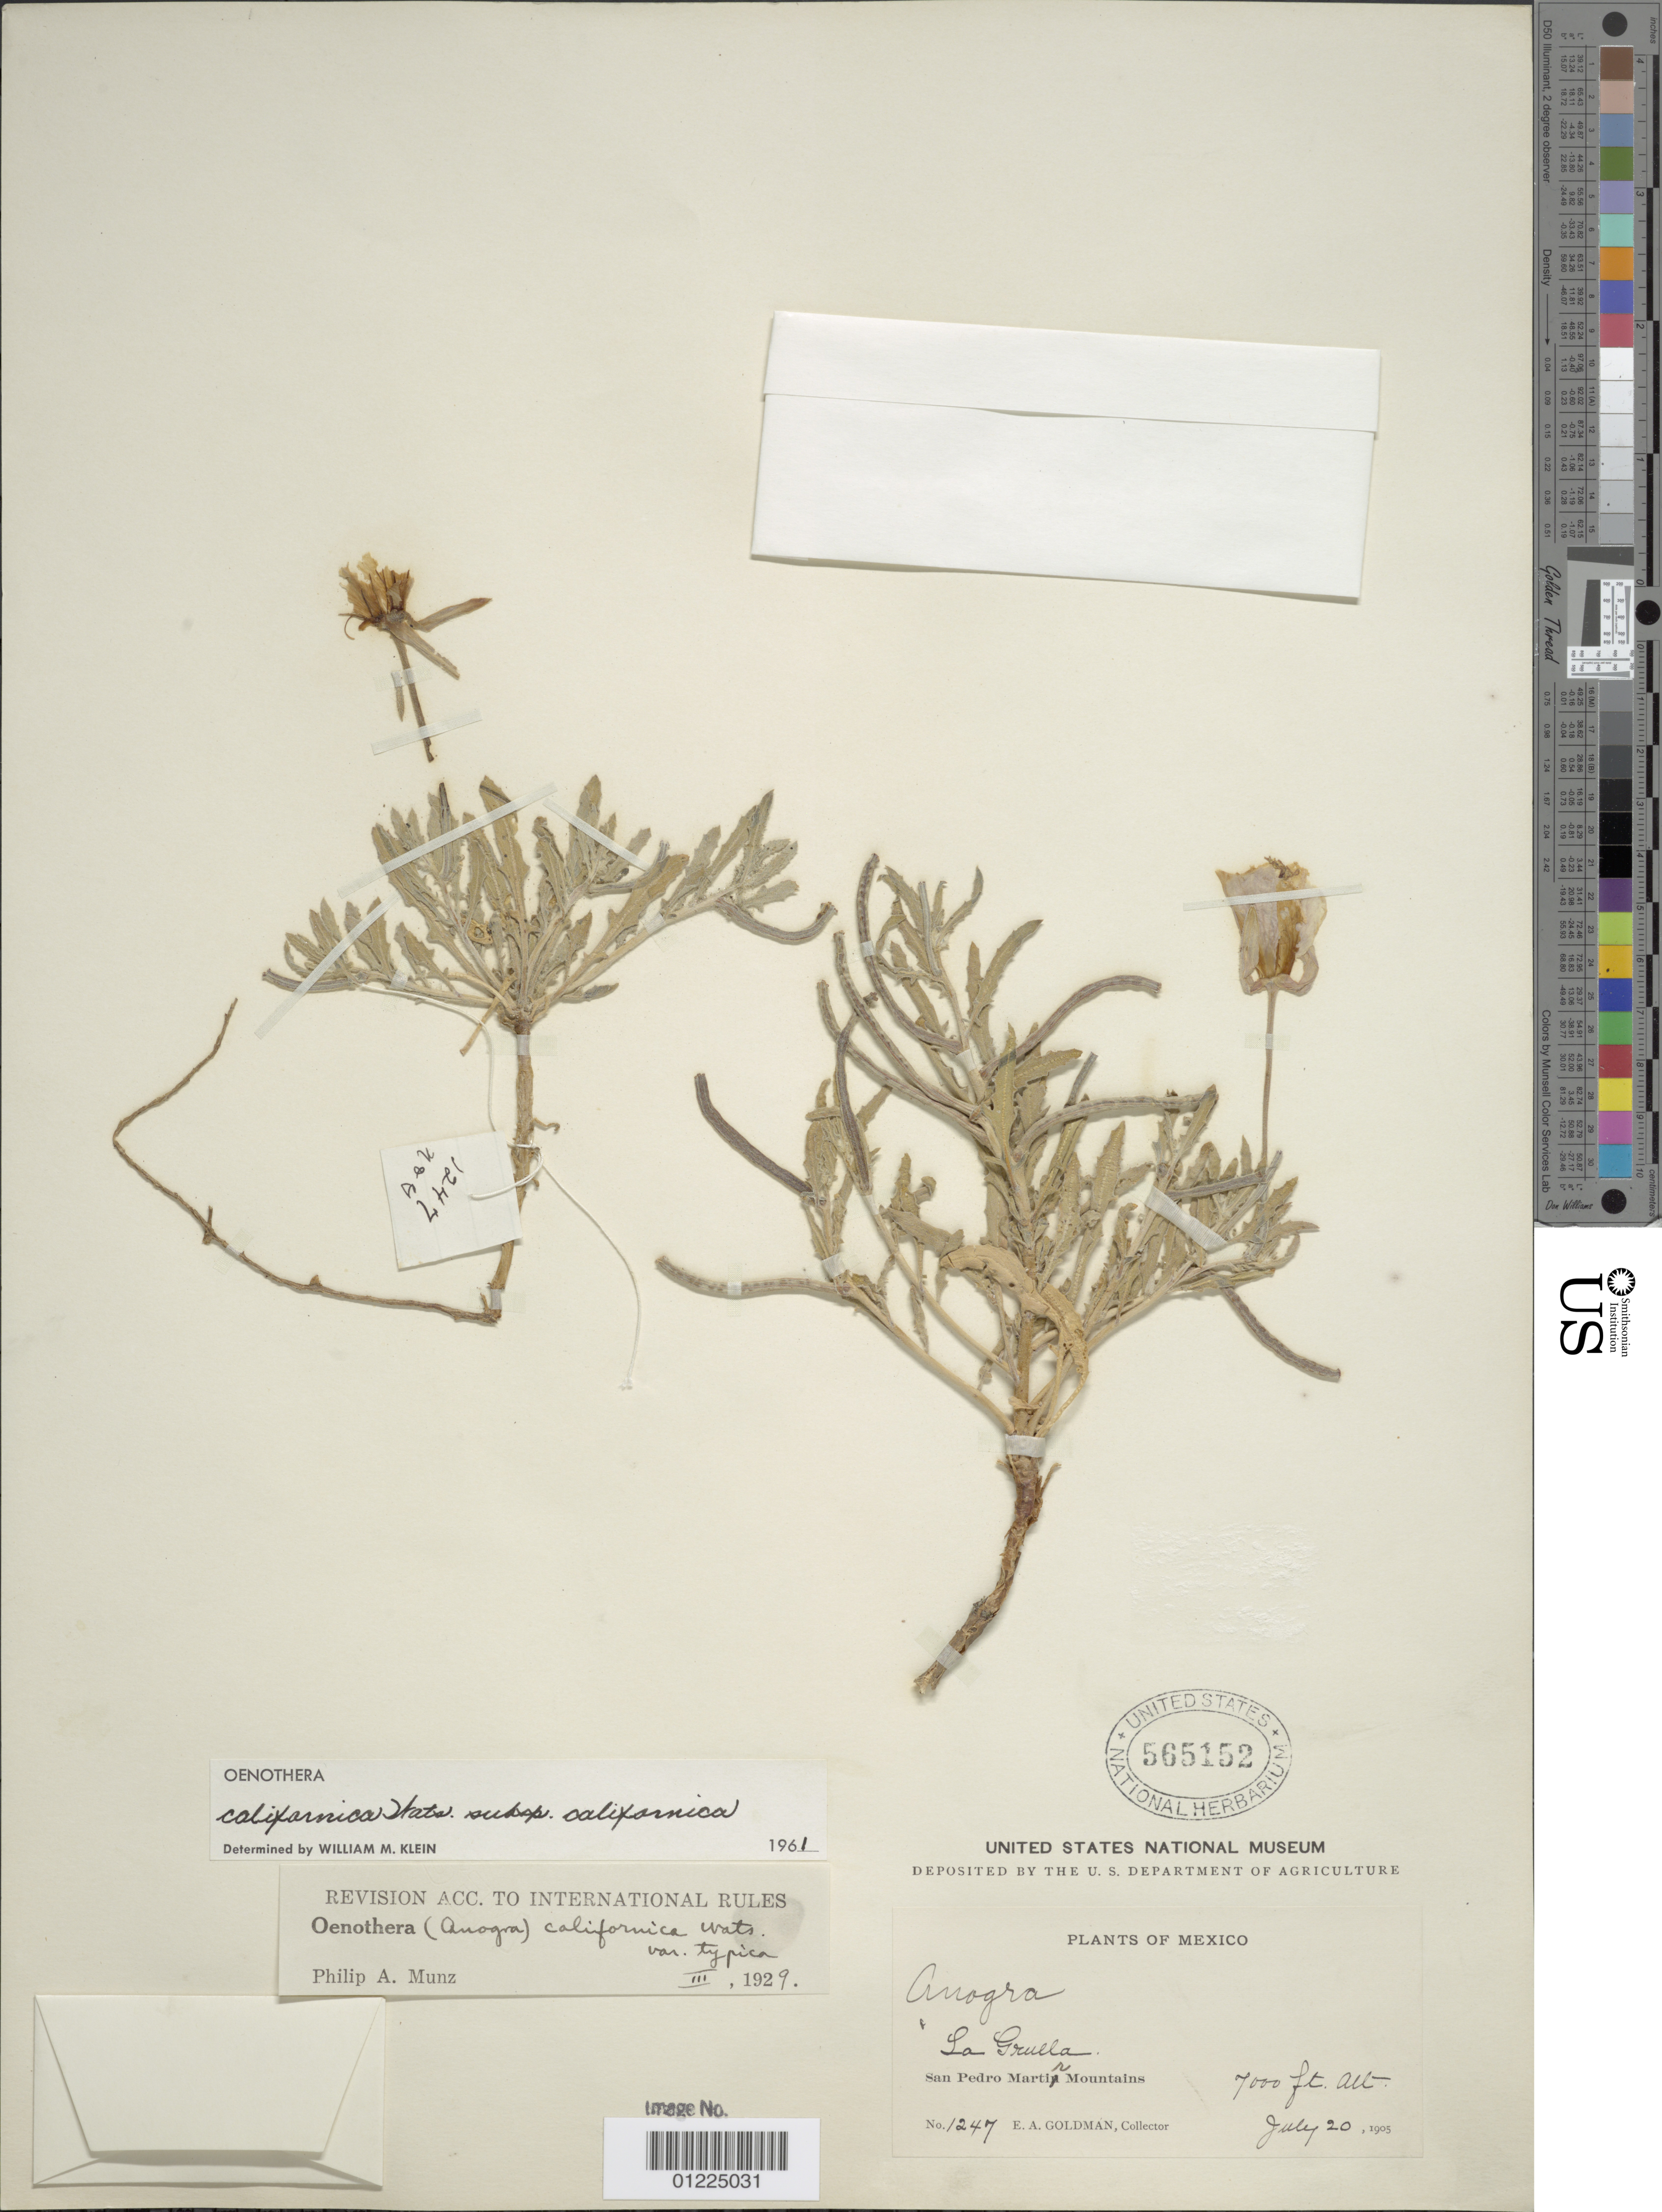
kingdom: Plantae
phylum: Tracheophyta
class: Magnoliopsida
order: Myrtales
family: Onagraceae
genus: Oenothera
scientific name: Oenothera avita subsp. californica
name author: (S. Watson) W.L. Wagner & Gandhi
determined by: Wagner, W. L., (BOT), Smithsonian Institution - National Museum of Natural History (UNITED STATES)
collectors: E. A. Goldman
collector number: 1247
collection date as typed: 20 Jul 1905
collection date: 1905-07-20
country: Mexico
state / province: Baja California Norte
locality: La Grulla. San Pedro Martir Mountains. Lower California.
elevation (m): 2134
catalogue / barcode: US 565152